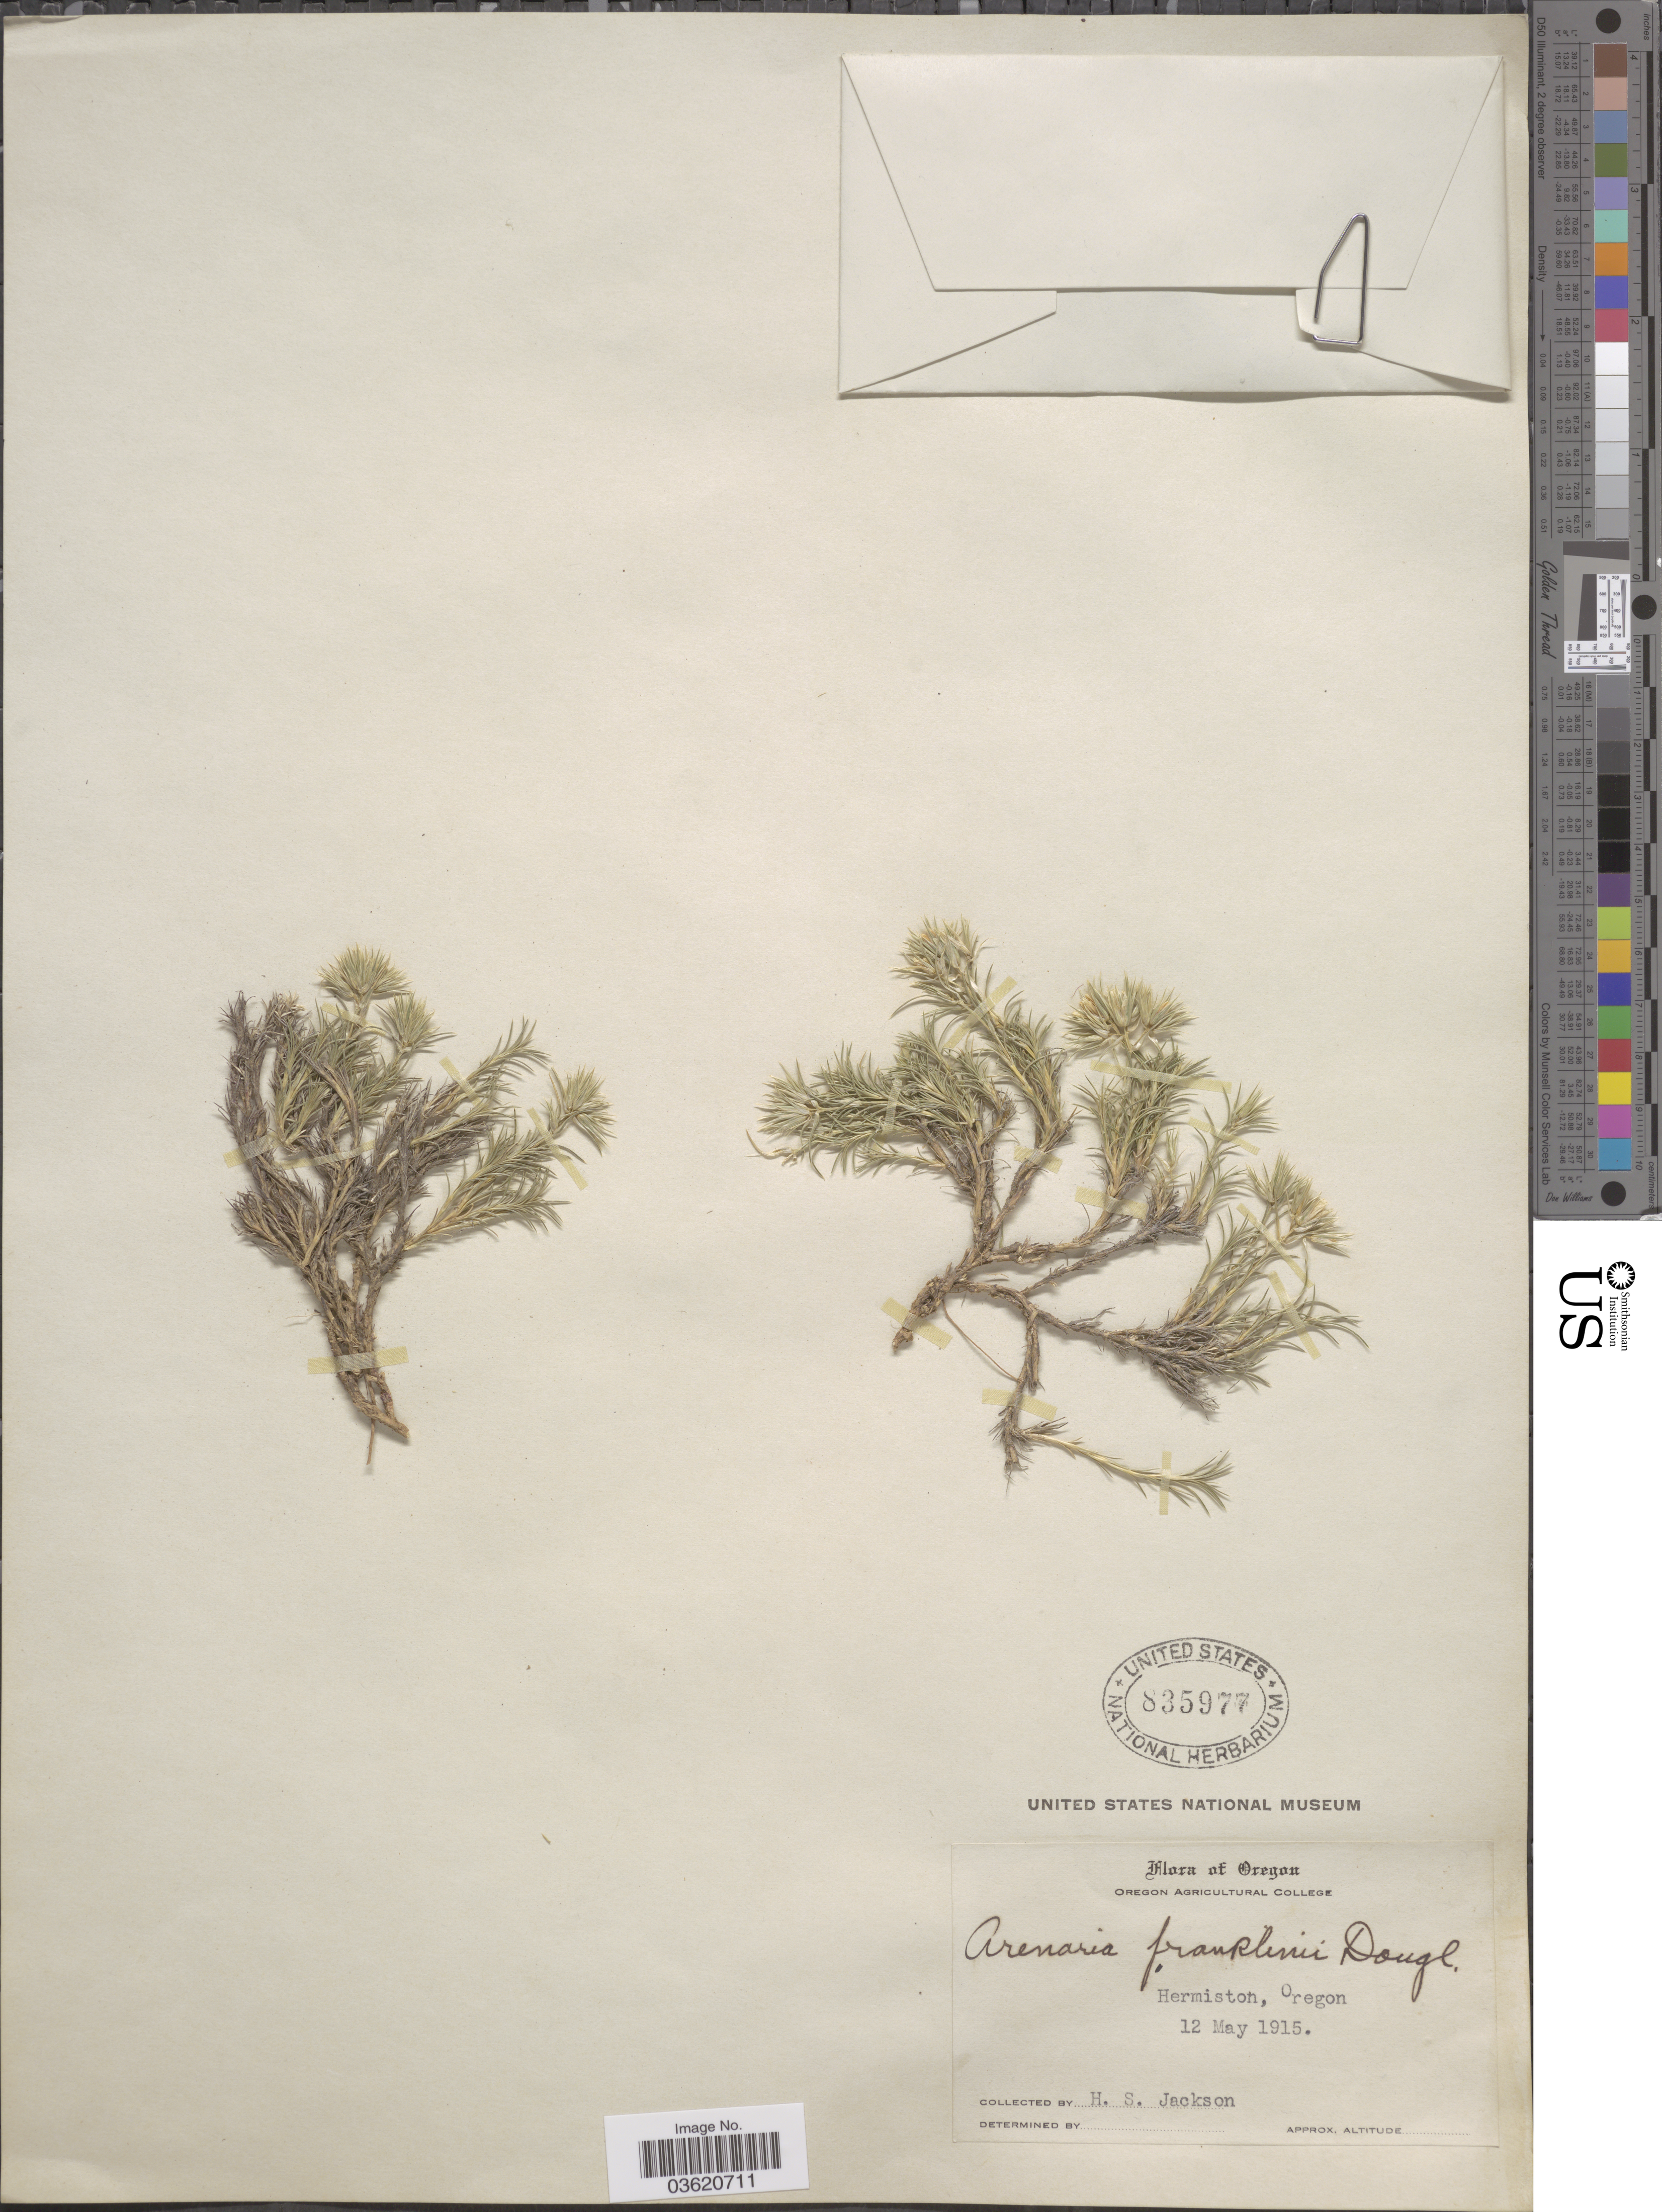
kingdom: Plantae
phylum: Tracheophyta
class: Magnoliopsida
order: Caryophyllales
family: Caryophyllaceae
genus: Eremogone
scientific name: Eremogone franklinii var. franklinii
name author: (Douglas ex Hook.) R.L. Hartm. & Rabeler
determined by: Strong, Mark T., (BOT), Smithsonian Institution - National Museum of Natural History (UNITED STATES)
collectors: H. Jackson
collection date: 1915-05-12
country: United States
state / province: Oregon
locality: Hermiston.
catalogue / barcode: US 835977